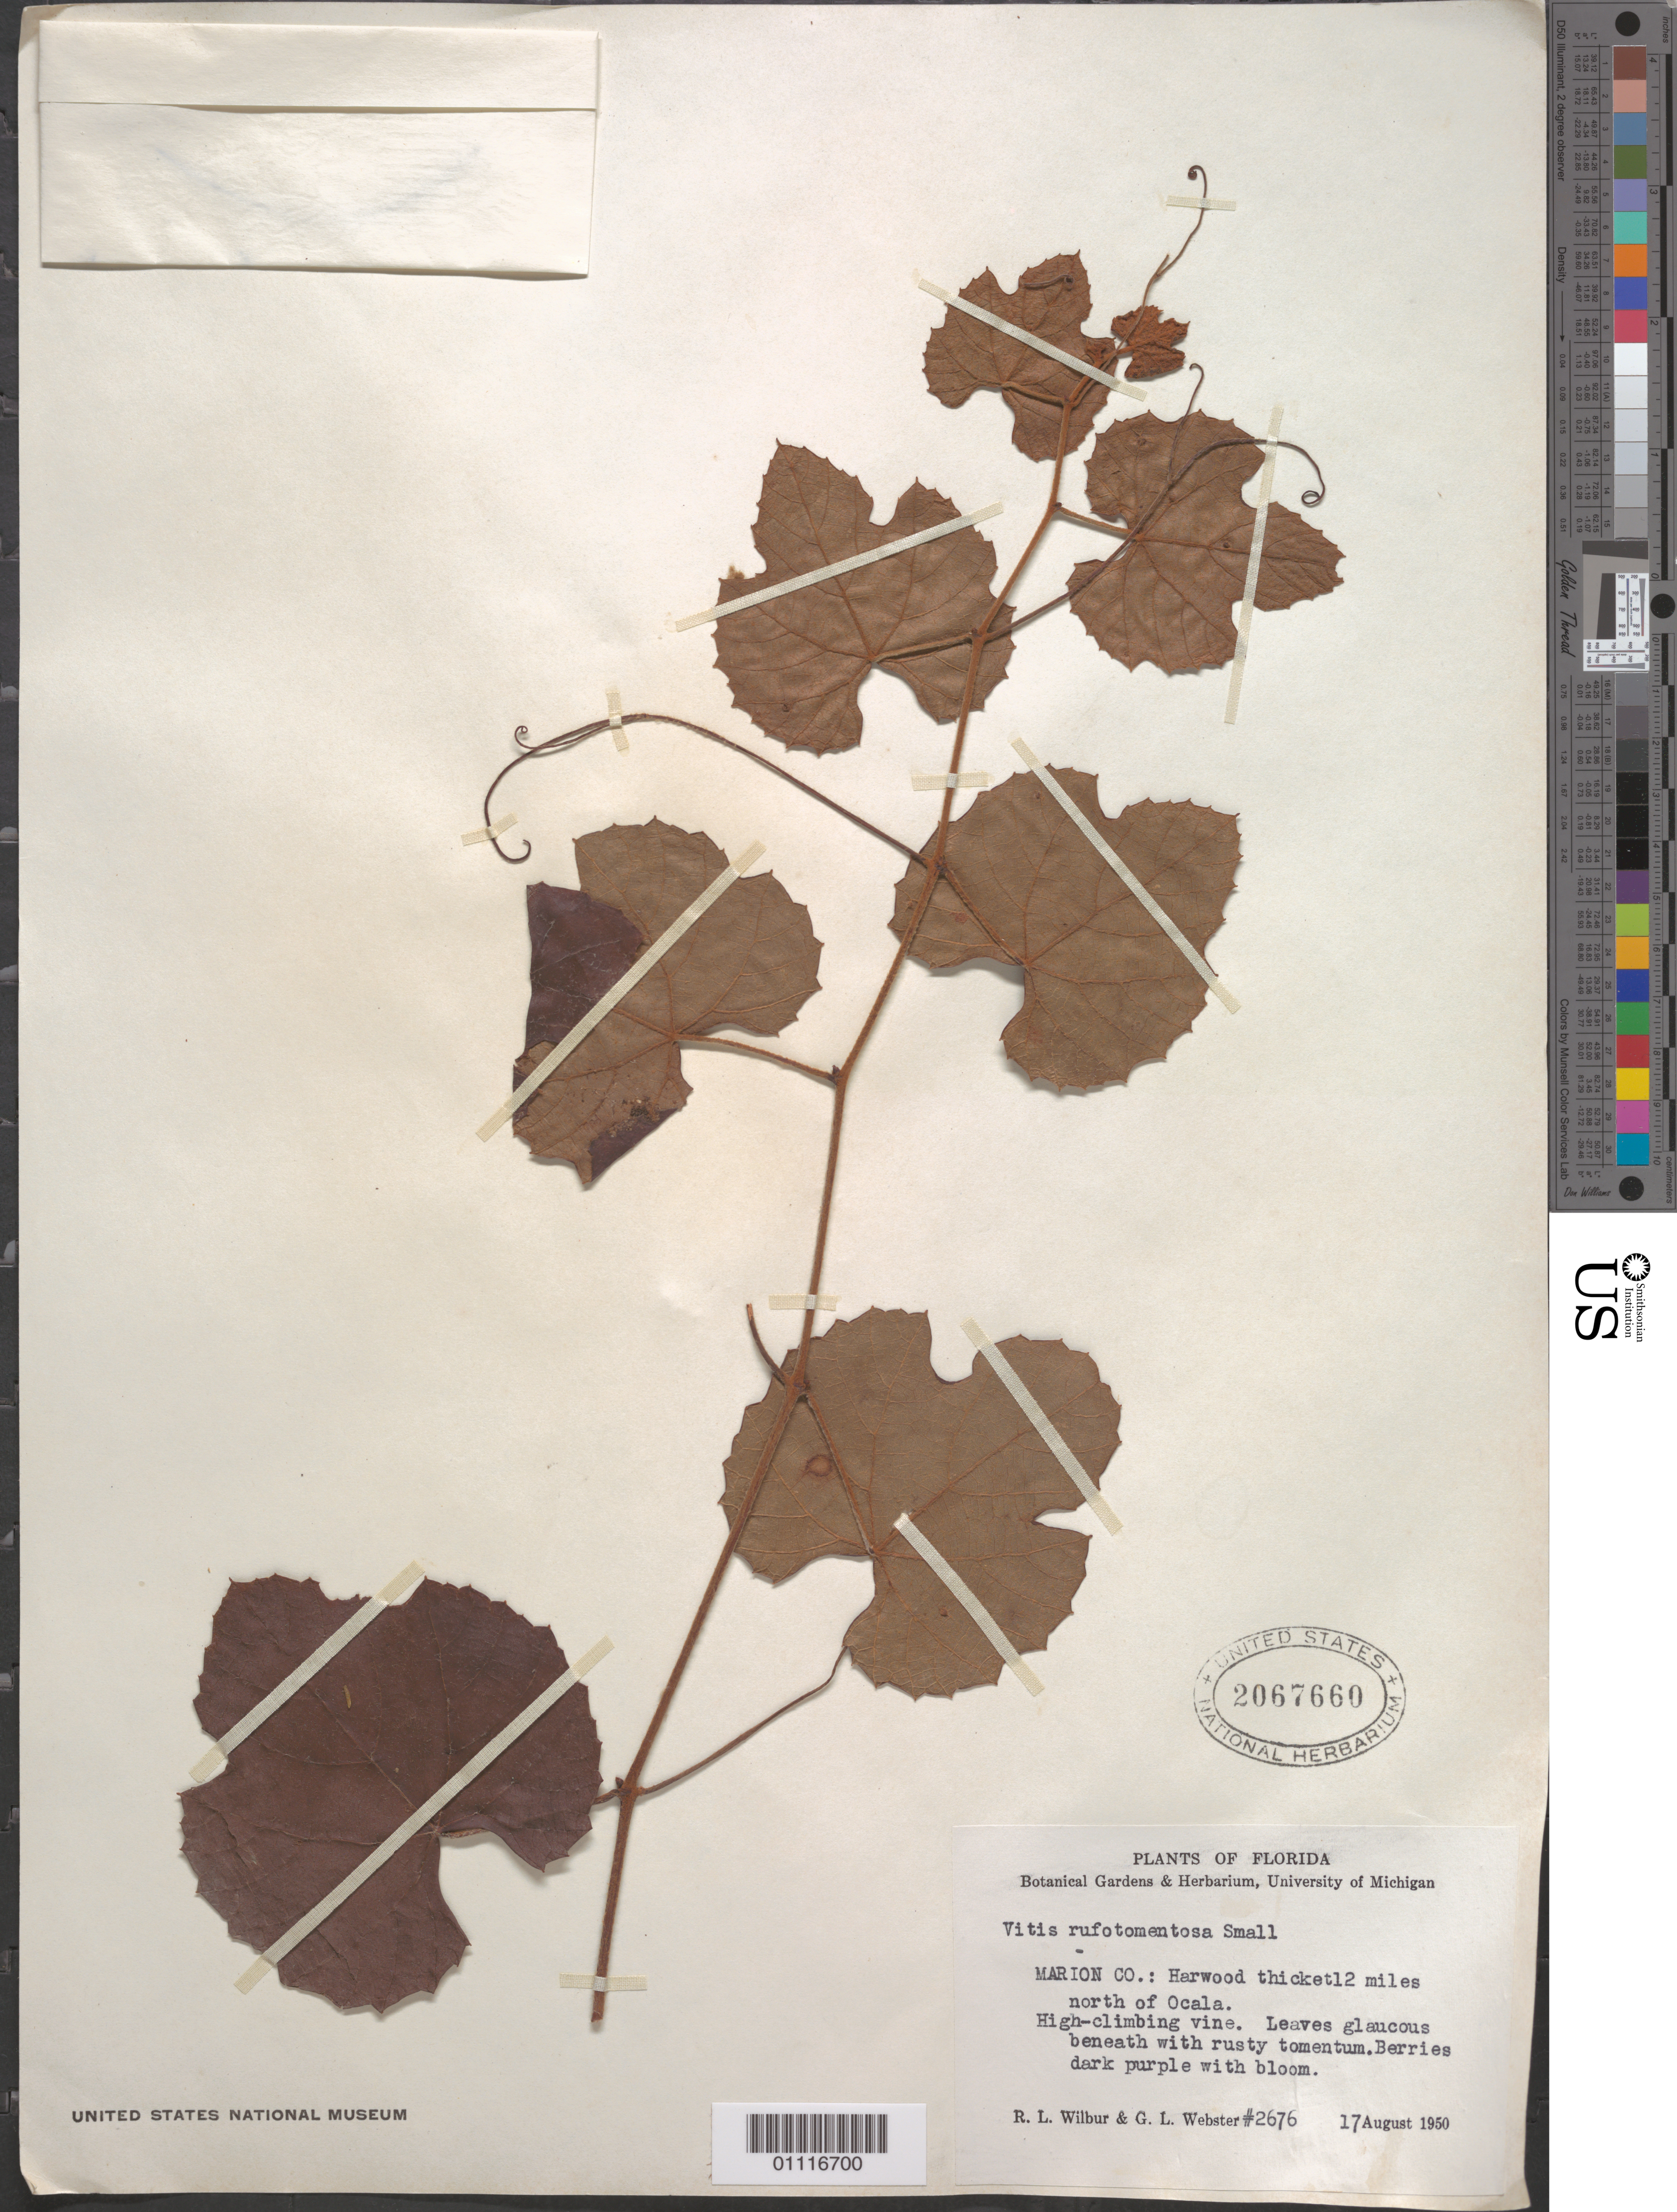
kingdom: Plantae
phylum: Tracheophyta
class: Magnoliopsida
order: Vitales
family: Vitaceae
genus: Vitis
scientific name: Vitis araneosa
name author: J. Le Conte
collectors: R. L. Wilbur & G. L. Webster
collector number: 2676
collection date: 1950-08-17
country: United States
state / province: Florida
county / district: Marion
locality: Harwood thicket 12 miles north of Ocala.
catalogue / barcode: US 2067660